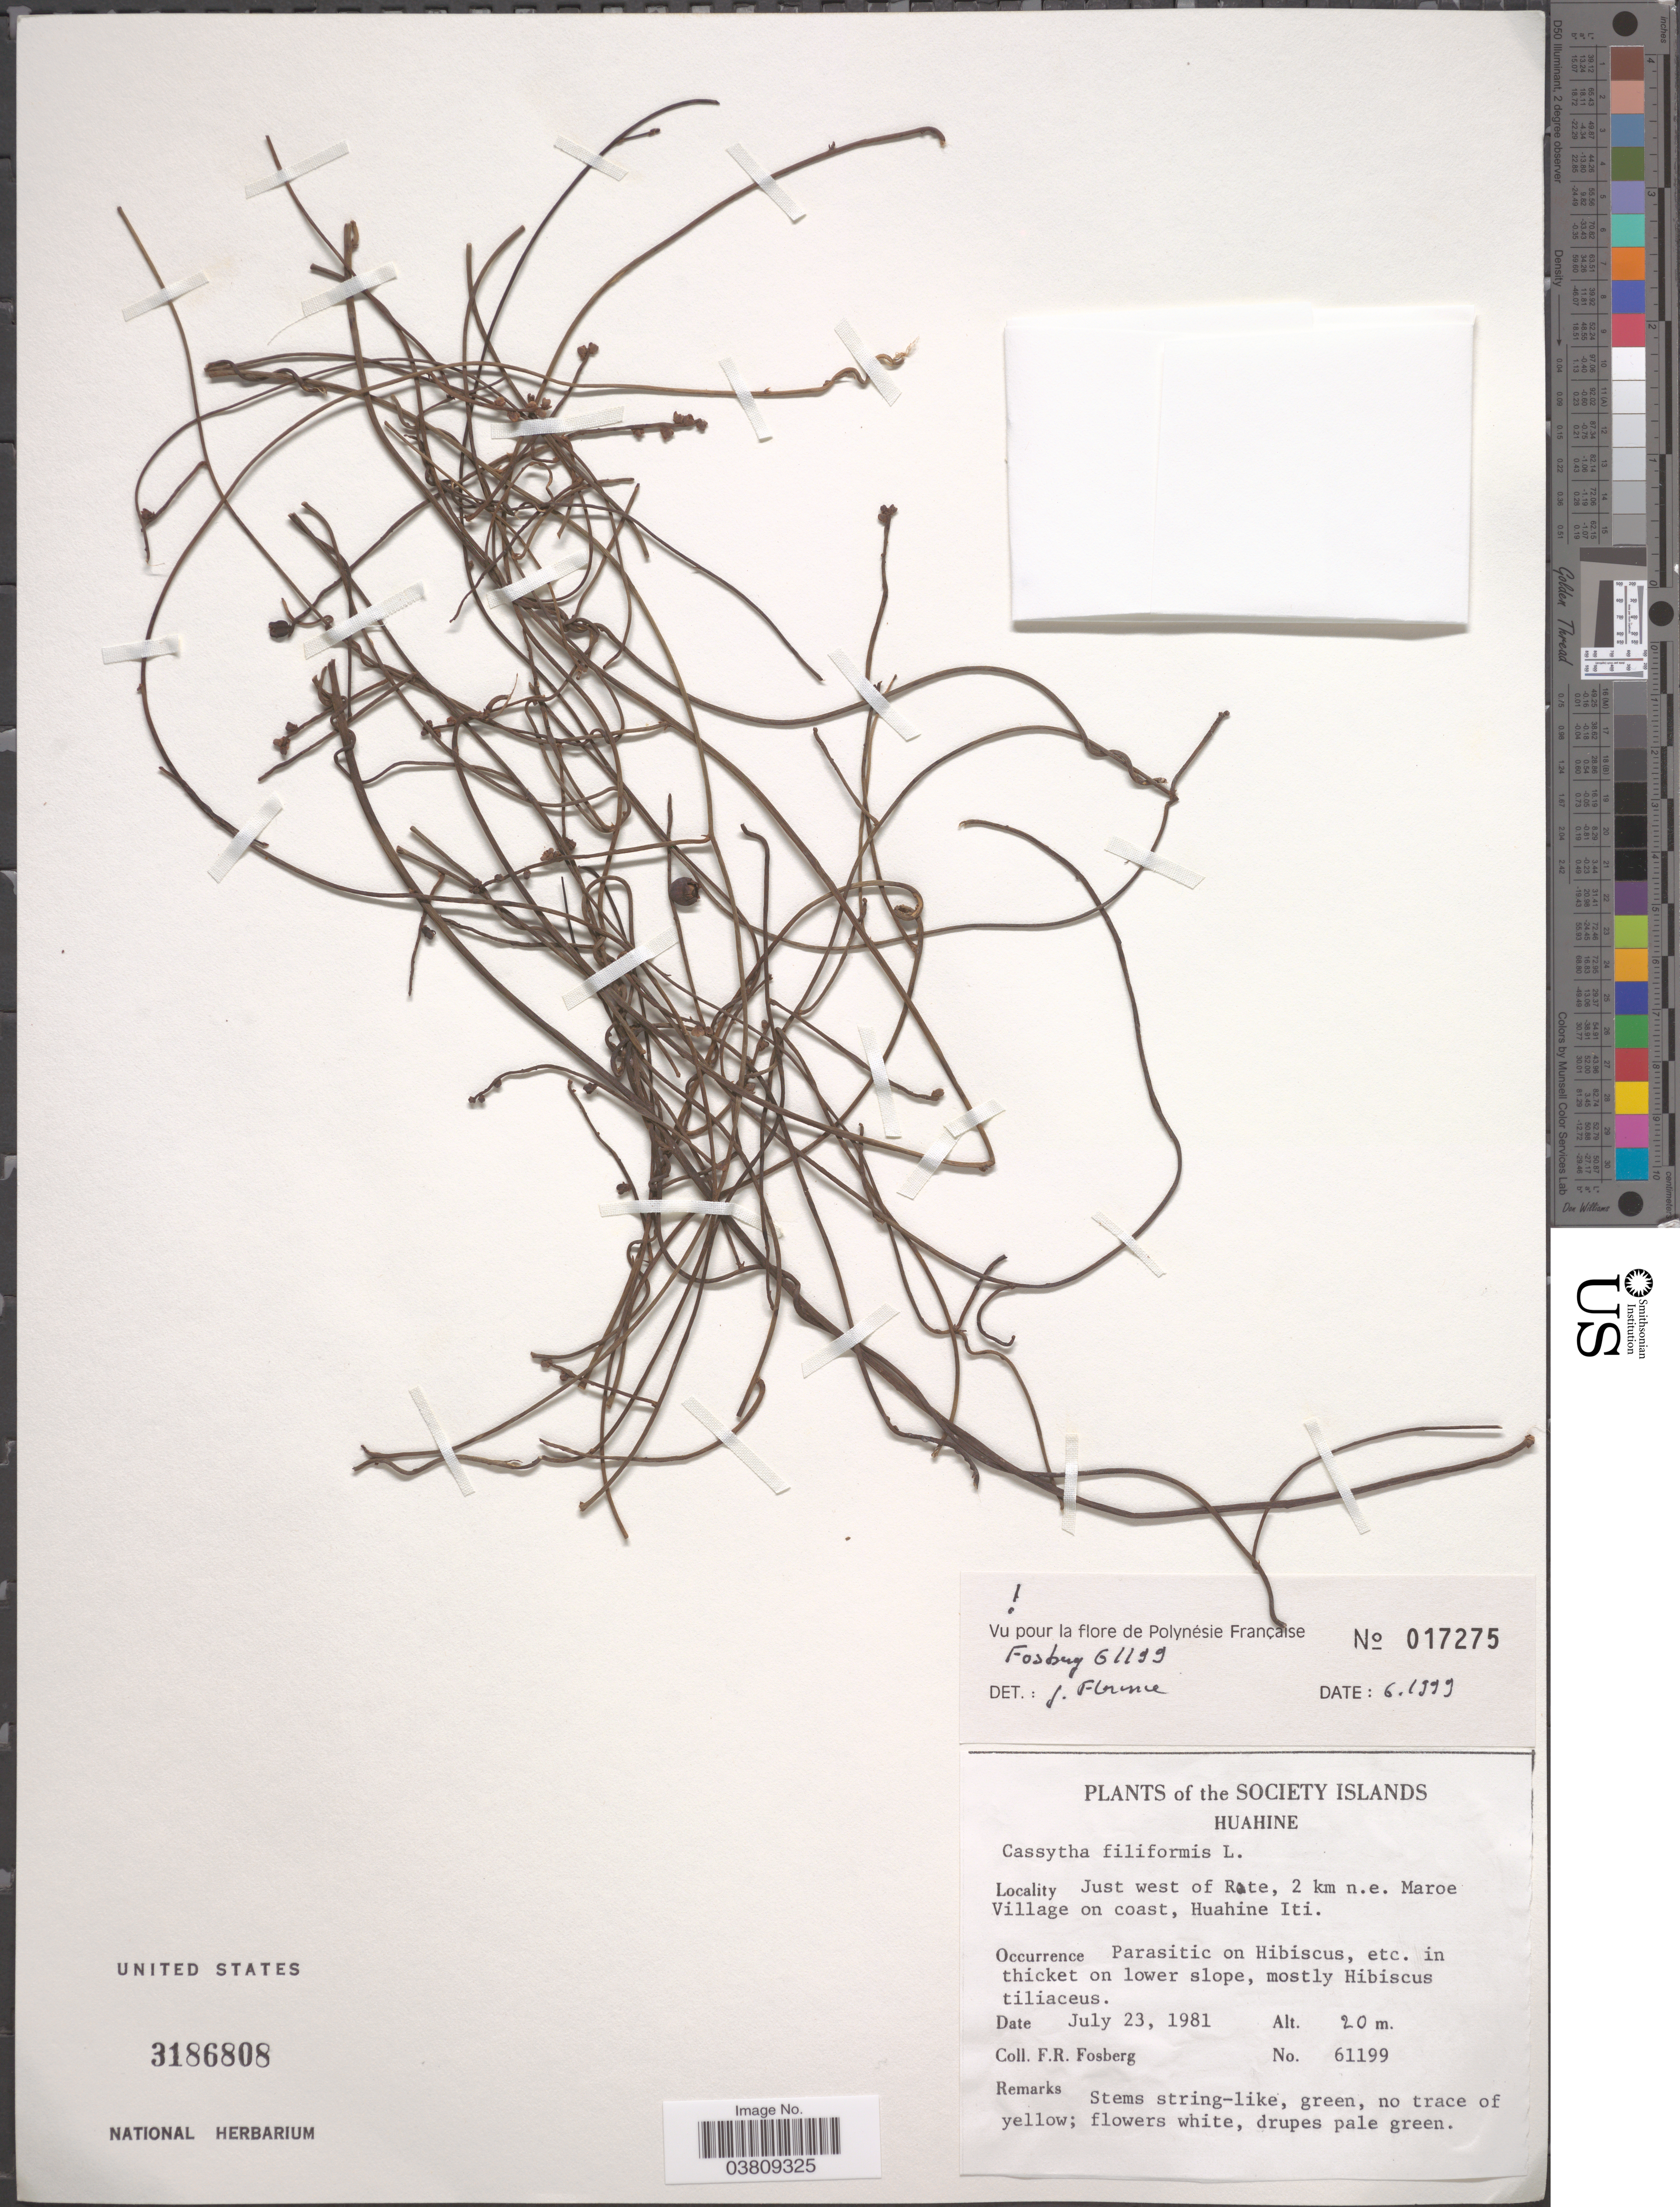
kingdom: Plantae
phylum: Tracheophyta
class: Magnoliopsida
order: Laurales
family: Lauraceae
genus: Cassytha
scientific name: Cassytha filiformis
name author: L.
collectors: F. R. Fosberg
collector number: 61199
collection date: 1981-07-23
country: French Polynesia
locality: Society Islands. Huahine. Just west of Rate, 2 km n.e. Maroe Village on coast, Huahine Iti.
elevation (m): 20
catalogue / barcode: US 3186808